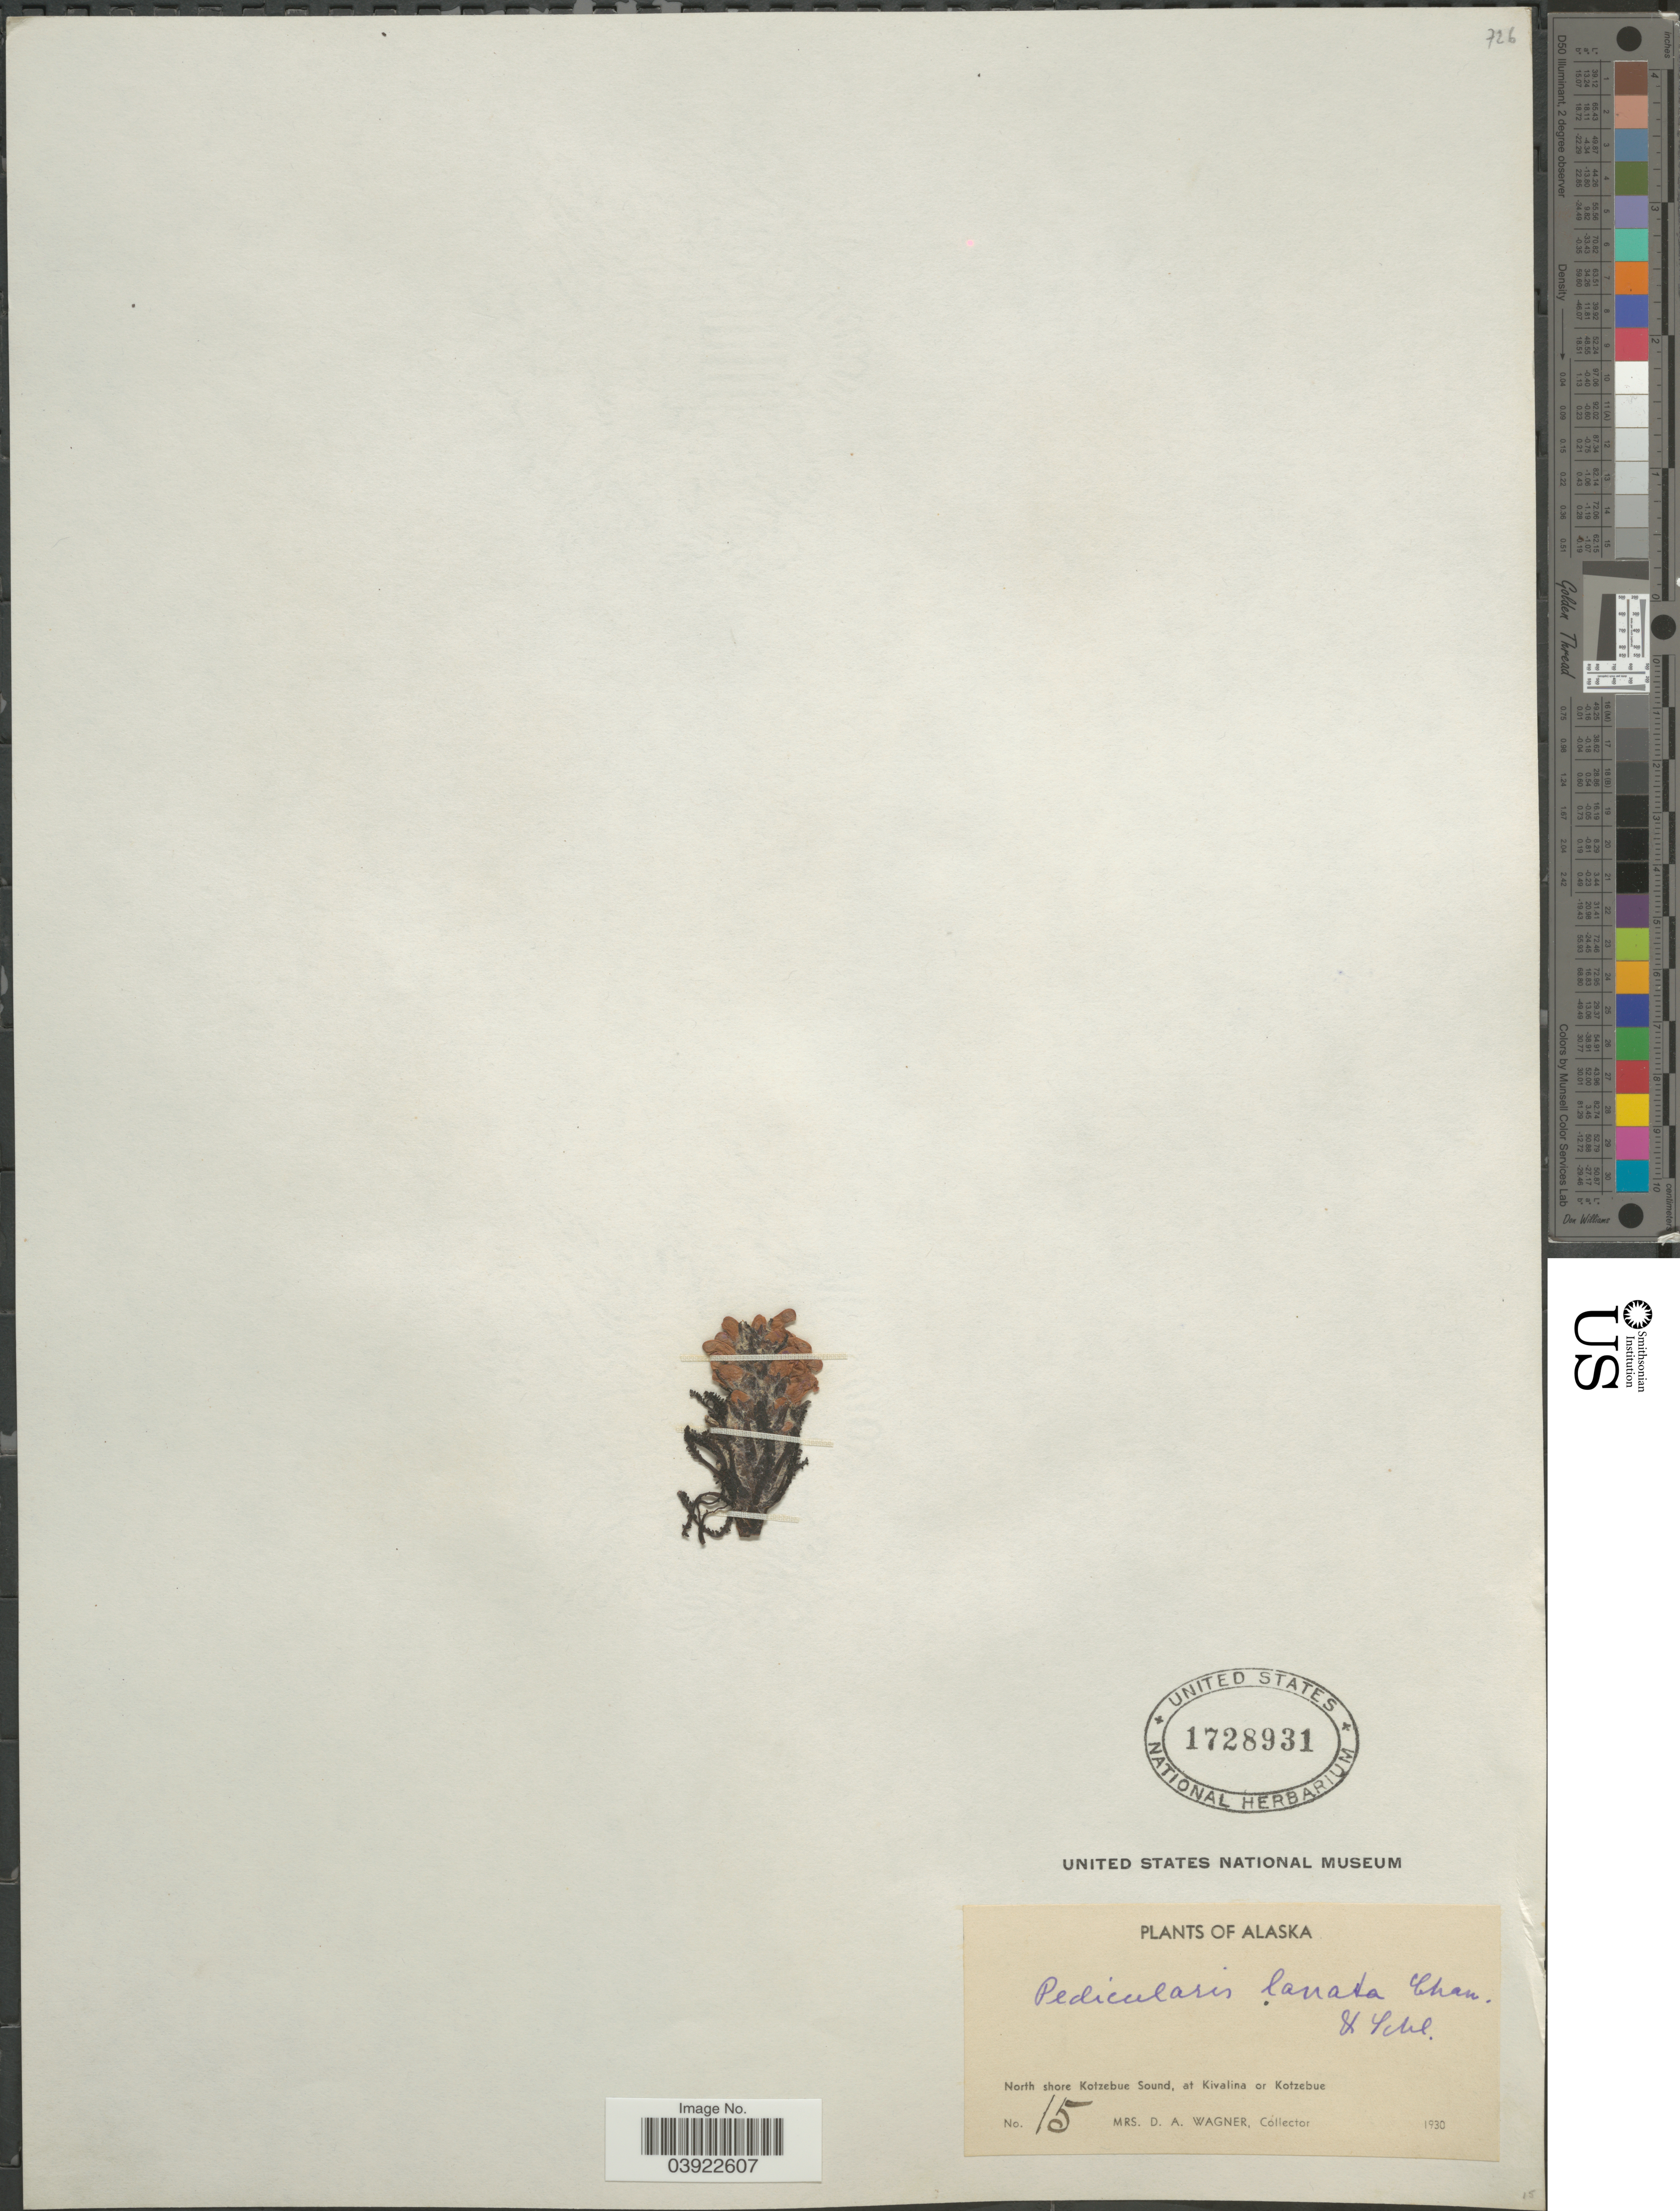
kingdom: Plantae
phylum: Tracheophyta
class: Magnoliopsida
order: Lamiales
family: Orobanchaceae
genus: Pedicularis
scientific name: Pedicularis lanata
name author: Willd. ex Cham. & Schltdl.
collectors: D. Wagner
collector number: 15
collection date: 1930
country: United States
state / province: Alaska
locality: North shore Kotzebue Sound, at Kivalina or Kotzebue.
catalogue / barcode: US 1728931